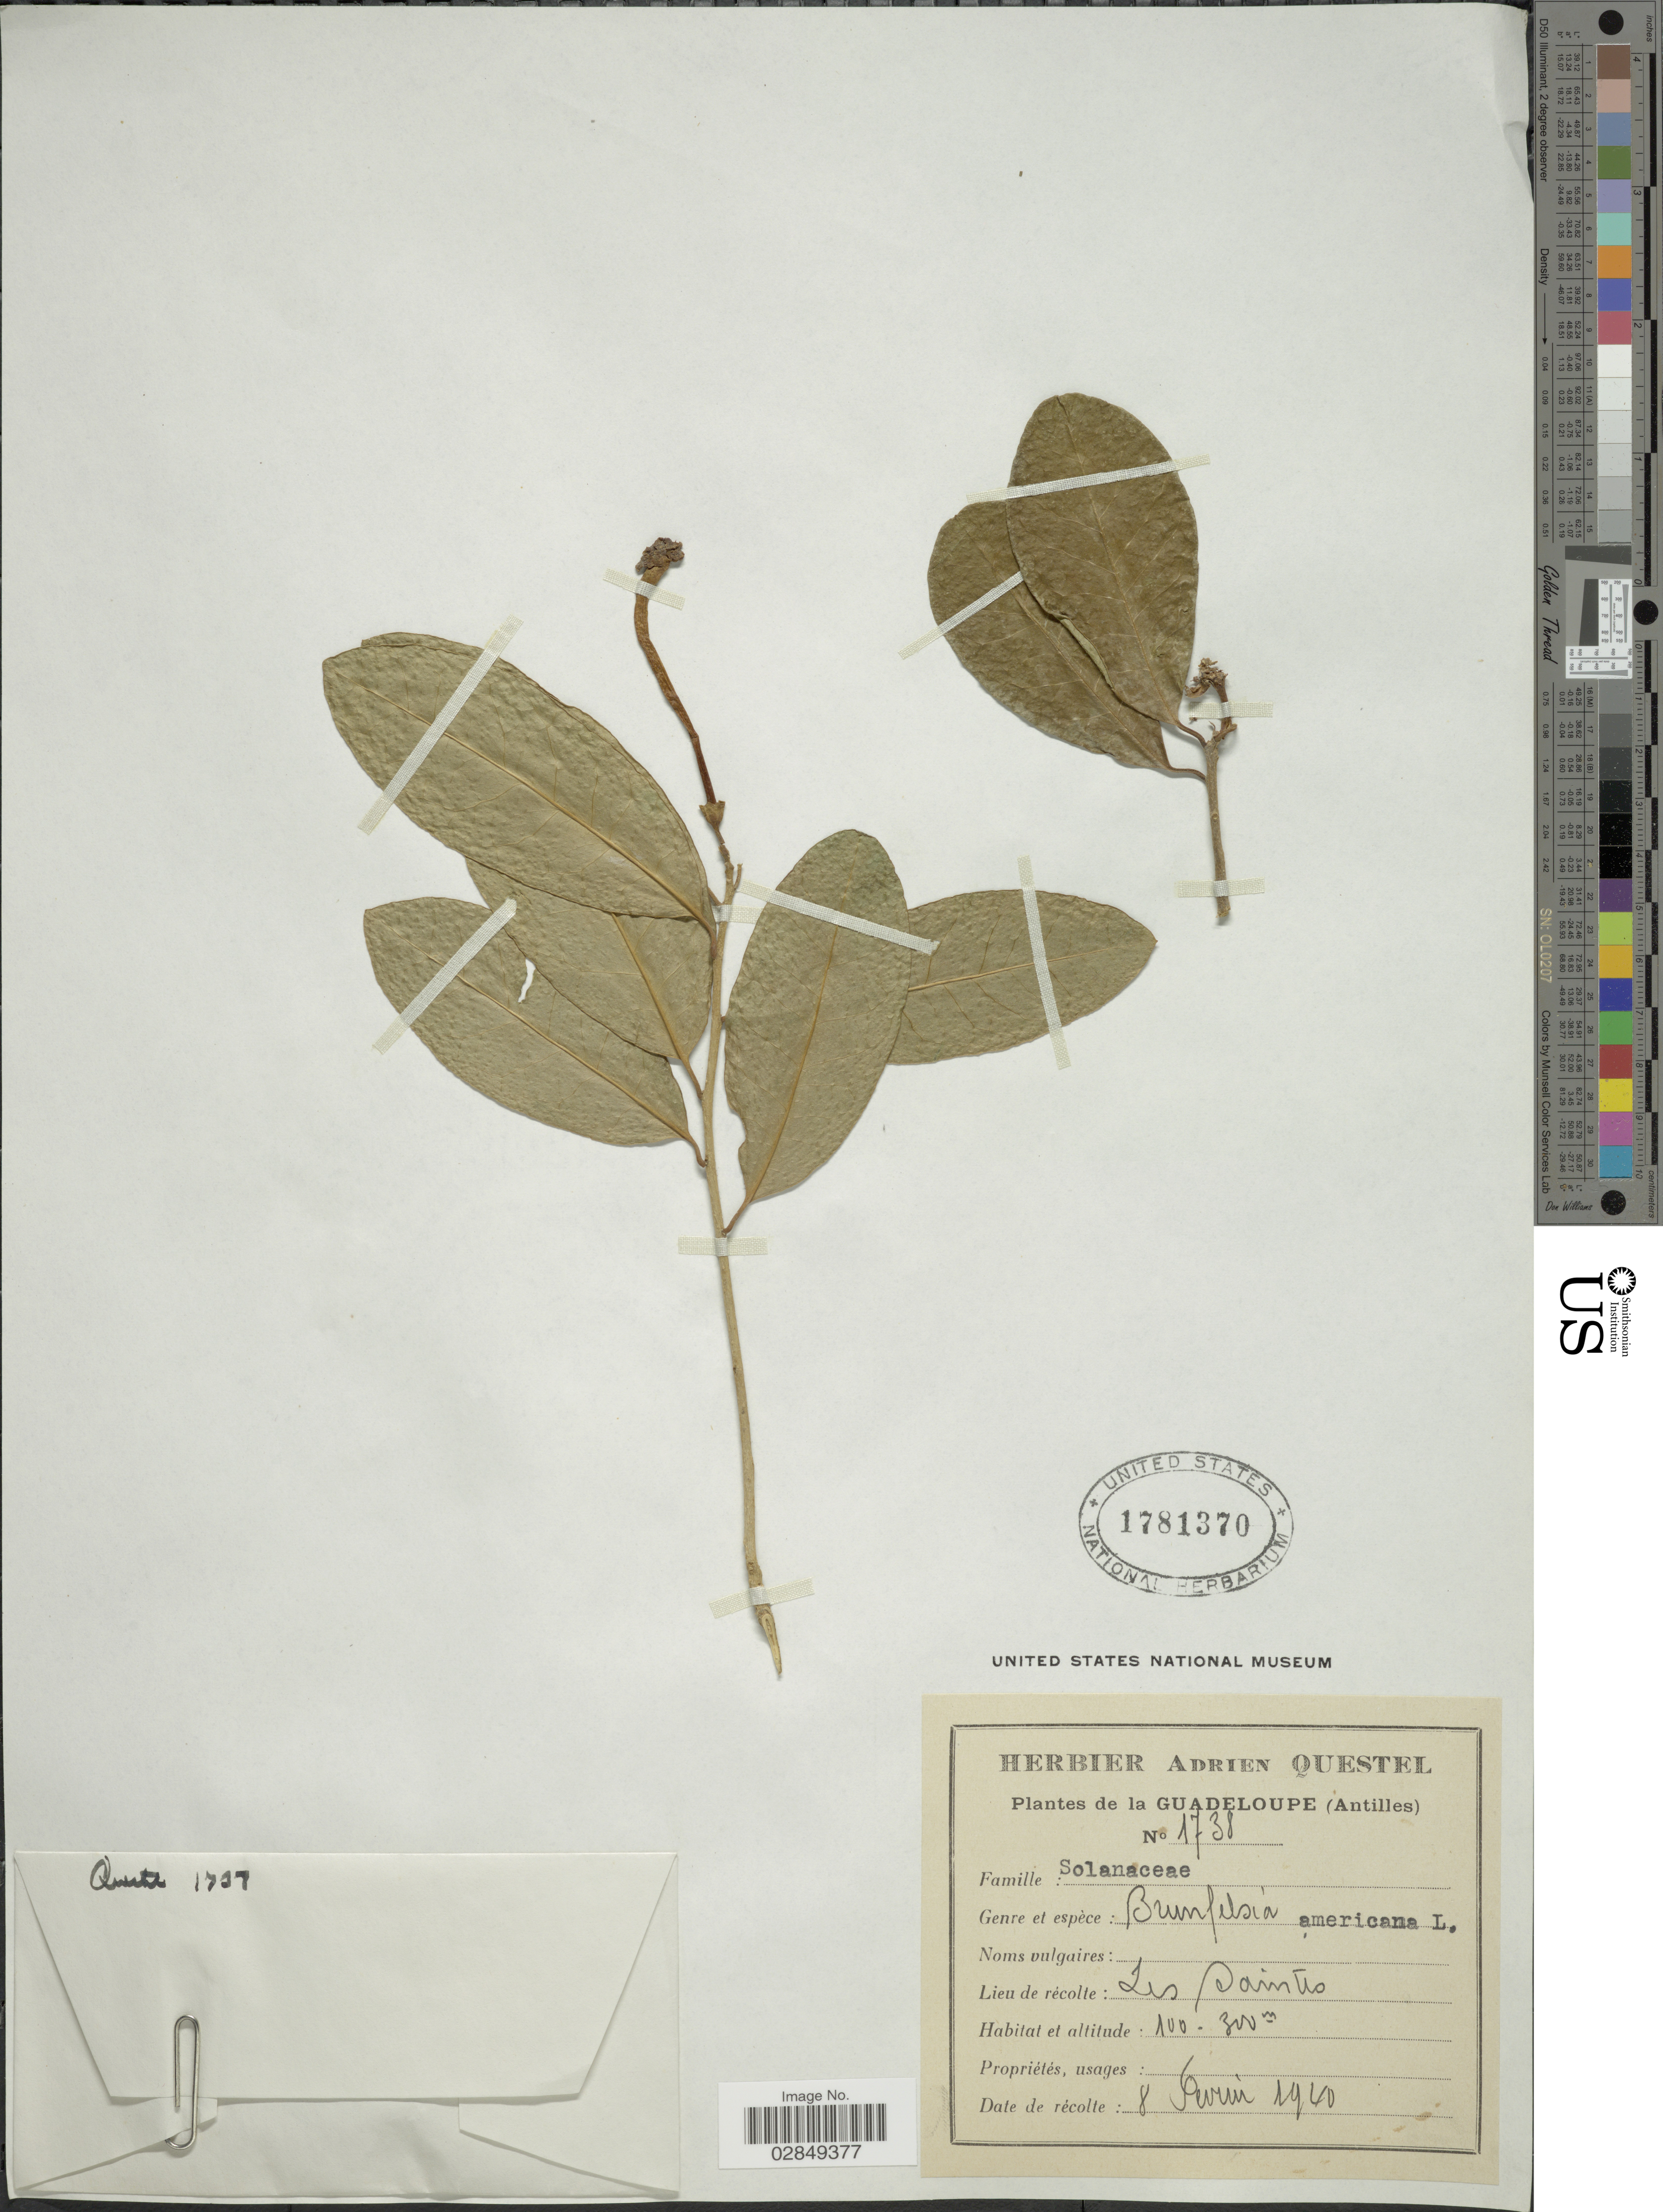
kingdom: Plantae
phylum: Tracheophyta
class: Magnoliopsida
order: Solanales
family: Solanaceae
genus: Brunfelsia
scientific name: Brunfelsia americana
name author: L.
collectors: A. Questel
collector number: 1738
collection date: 1940-02-08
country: Guadeloupe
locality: (Antilles). Les Saintes.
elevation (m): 100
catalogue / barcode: US 1781370